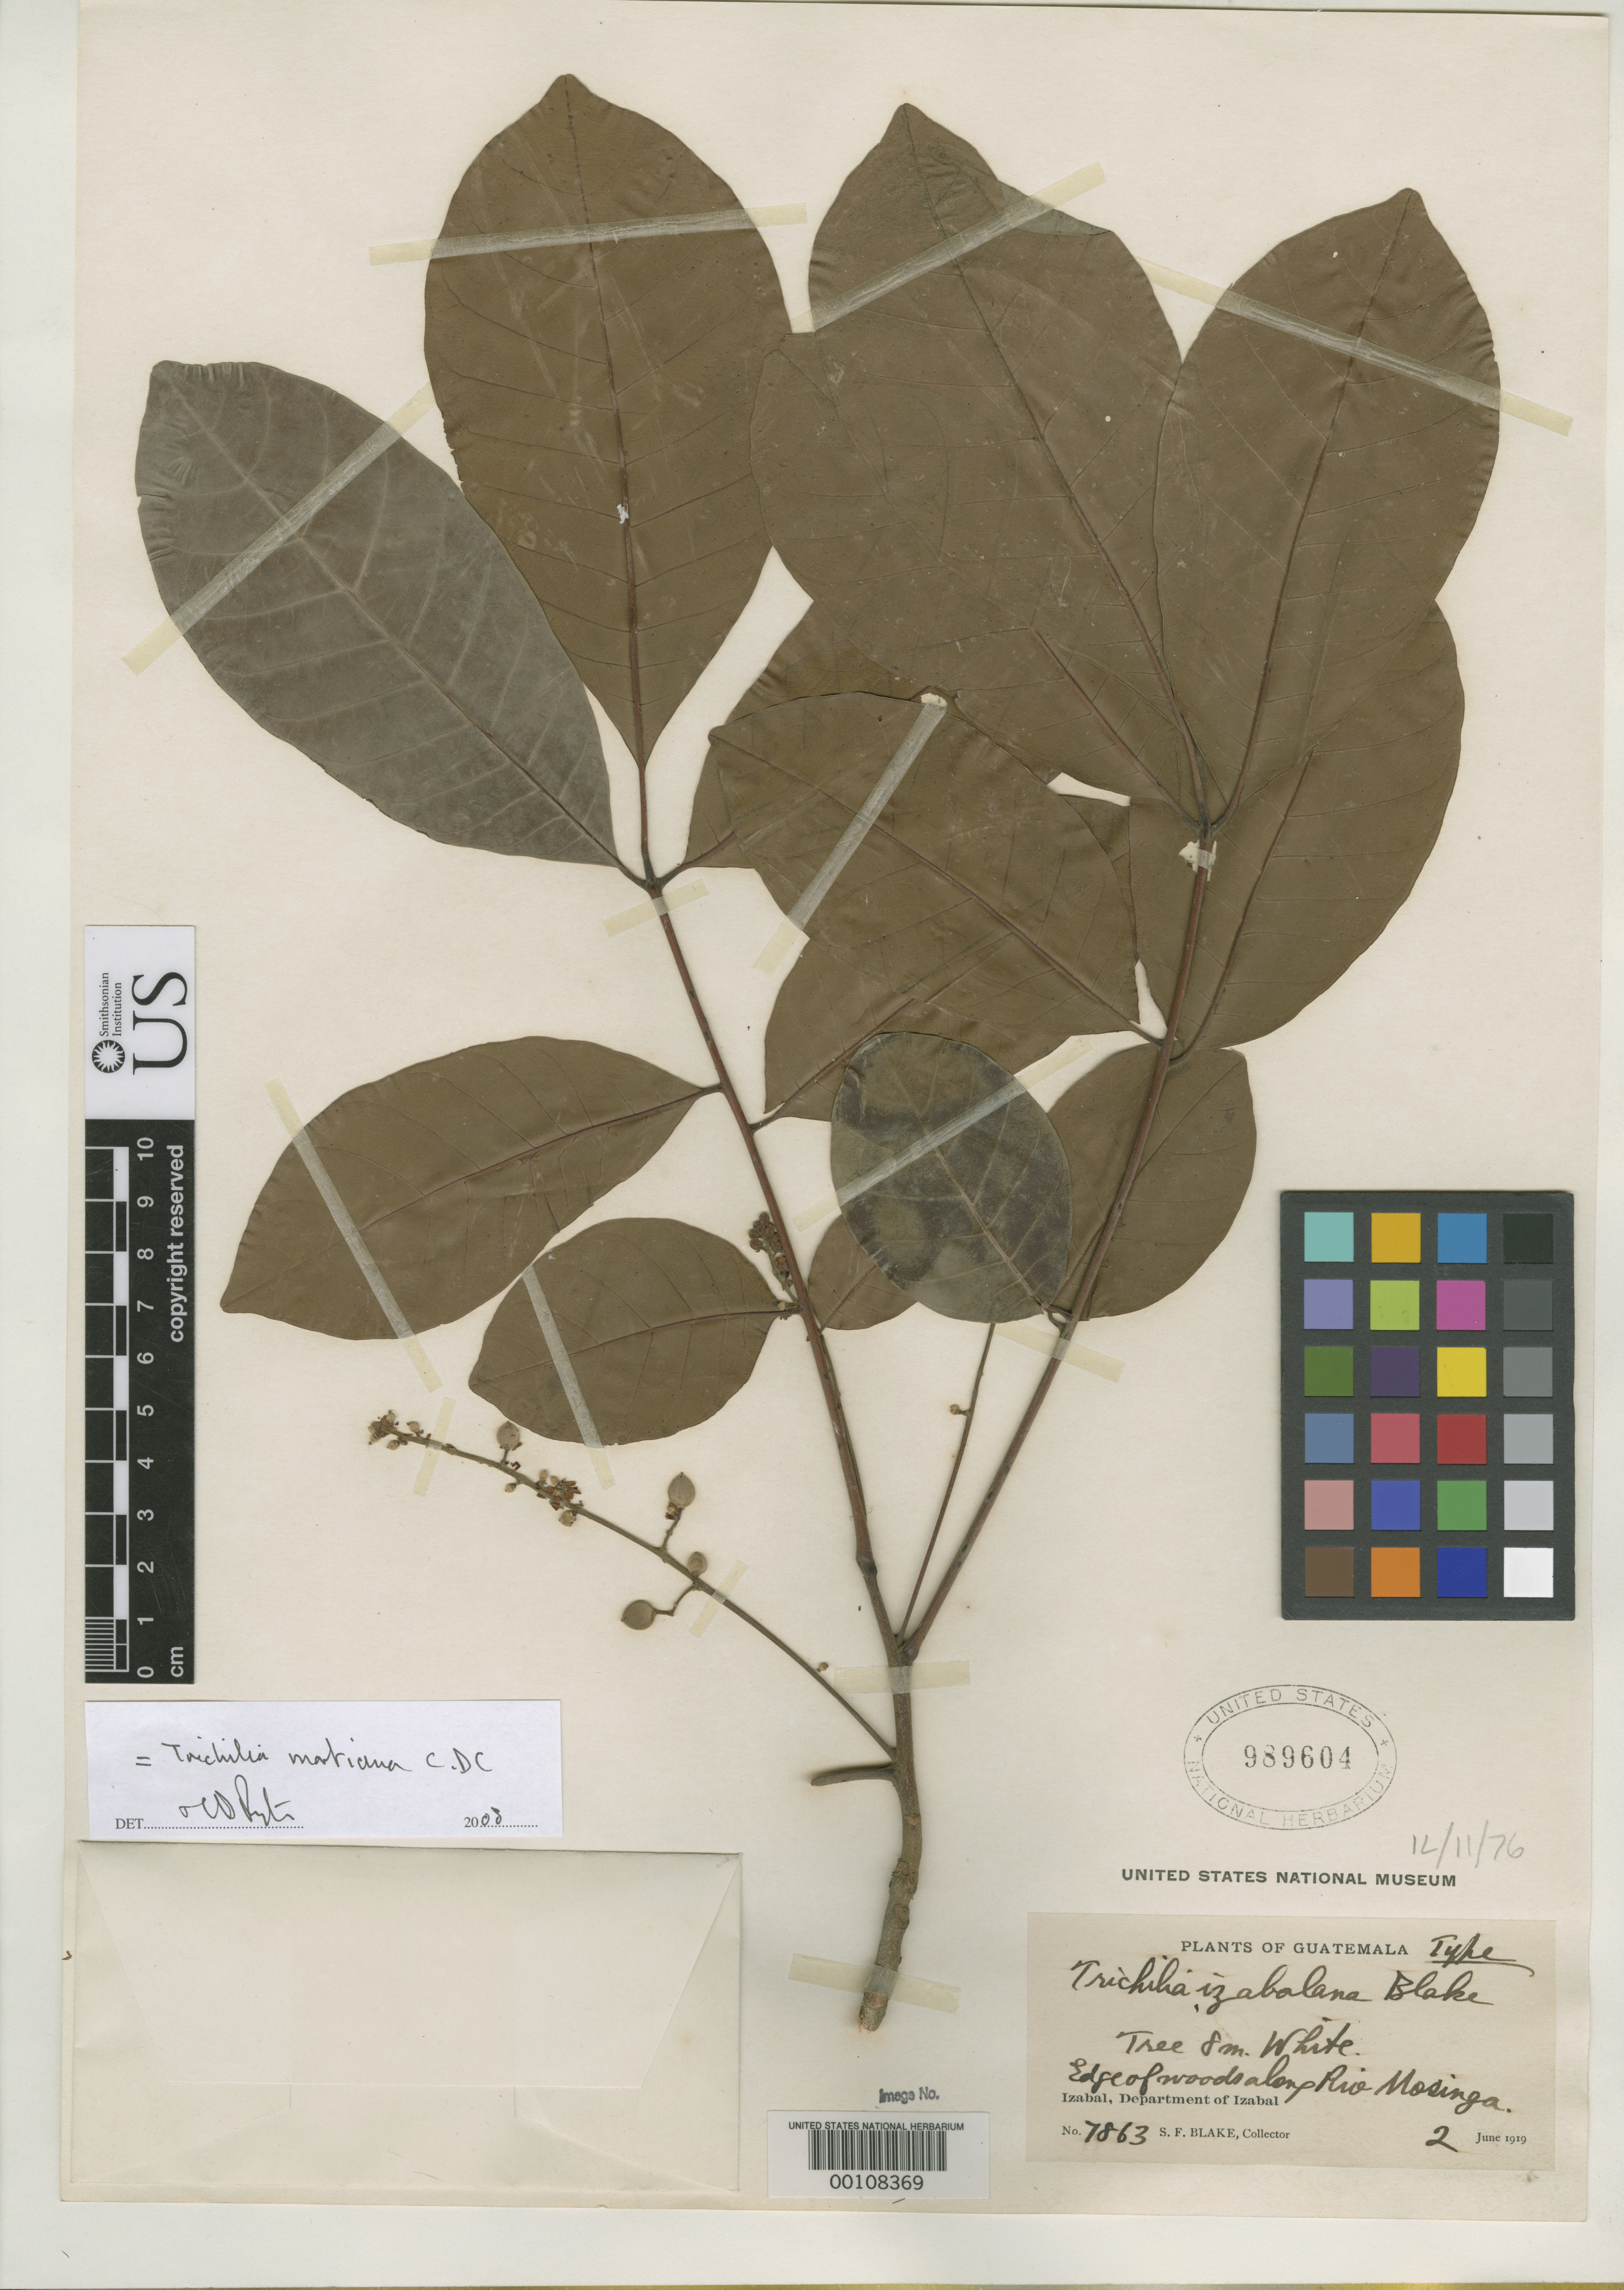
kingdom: Plantae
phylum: Tracheophyta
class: Magnoliopsida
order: Sapindales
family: Meliaceae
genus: Trichilia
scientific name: Trichilia izabalana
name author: S.F. Blake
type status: Holotype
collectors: S. Blake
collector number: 7863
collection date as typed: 02 Jun 1919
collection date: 1919-06-02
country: Guatemala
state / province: Izabal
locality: Along Rio Mosinga.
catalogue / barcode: US 989604